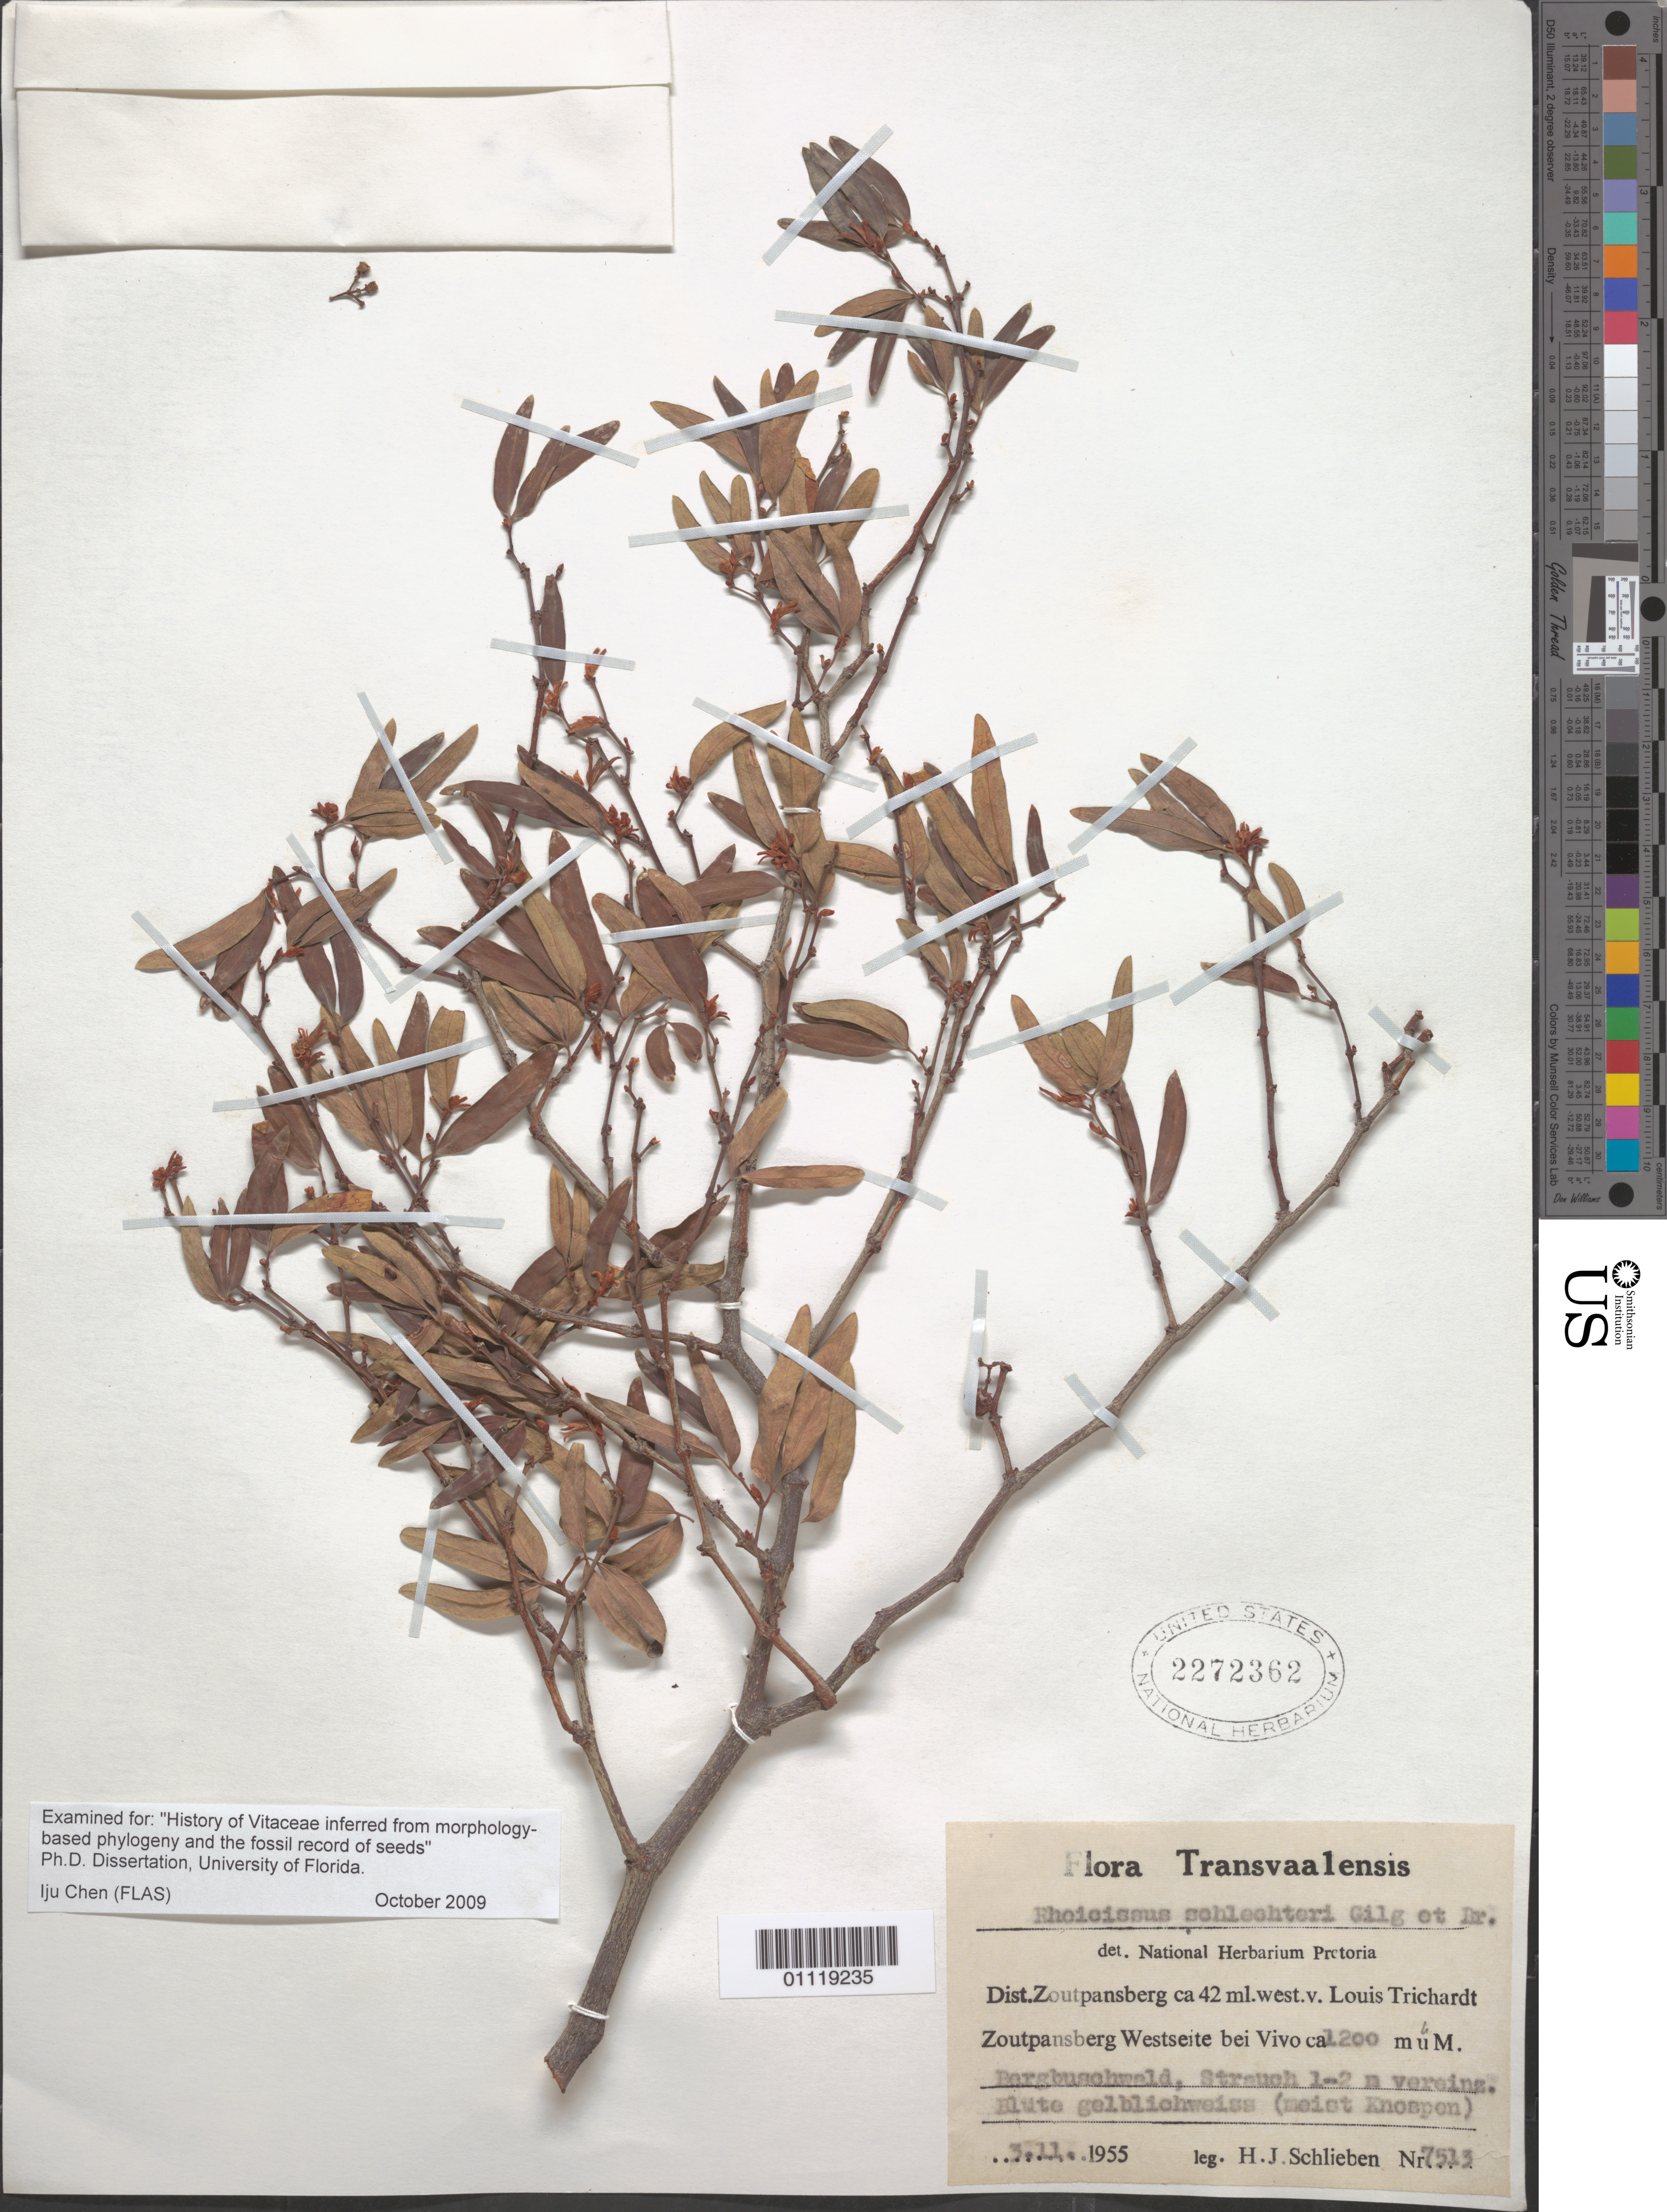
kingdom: Plantae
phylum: Tracheophyta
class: Magnoliopsida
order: Vitales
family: Vitaceae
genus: Rhoicissus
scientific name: Rhoicissus schlechteri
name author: Gilg & M. Brandt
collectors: H. J. Schlieben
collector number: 7513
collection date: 1955-11-03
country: South Africa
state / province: Limpopo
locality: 42 mi W v. Louis Trichardt Zoutpansberg Westseite bei Vivo. Zoutpansberg. Transvaal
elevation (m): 1200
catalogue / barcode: US 2272362